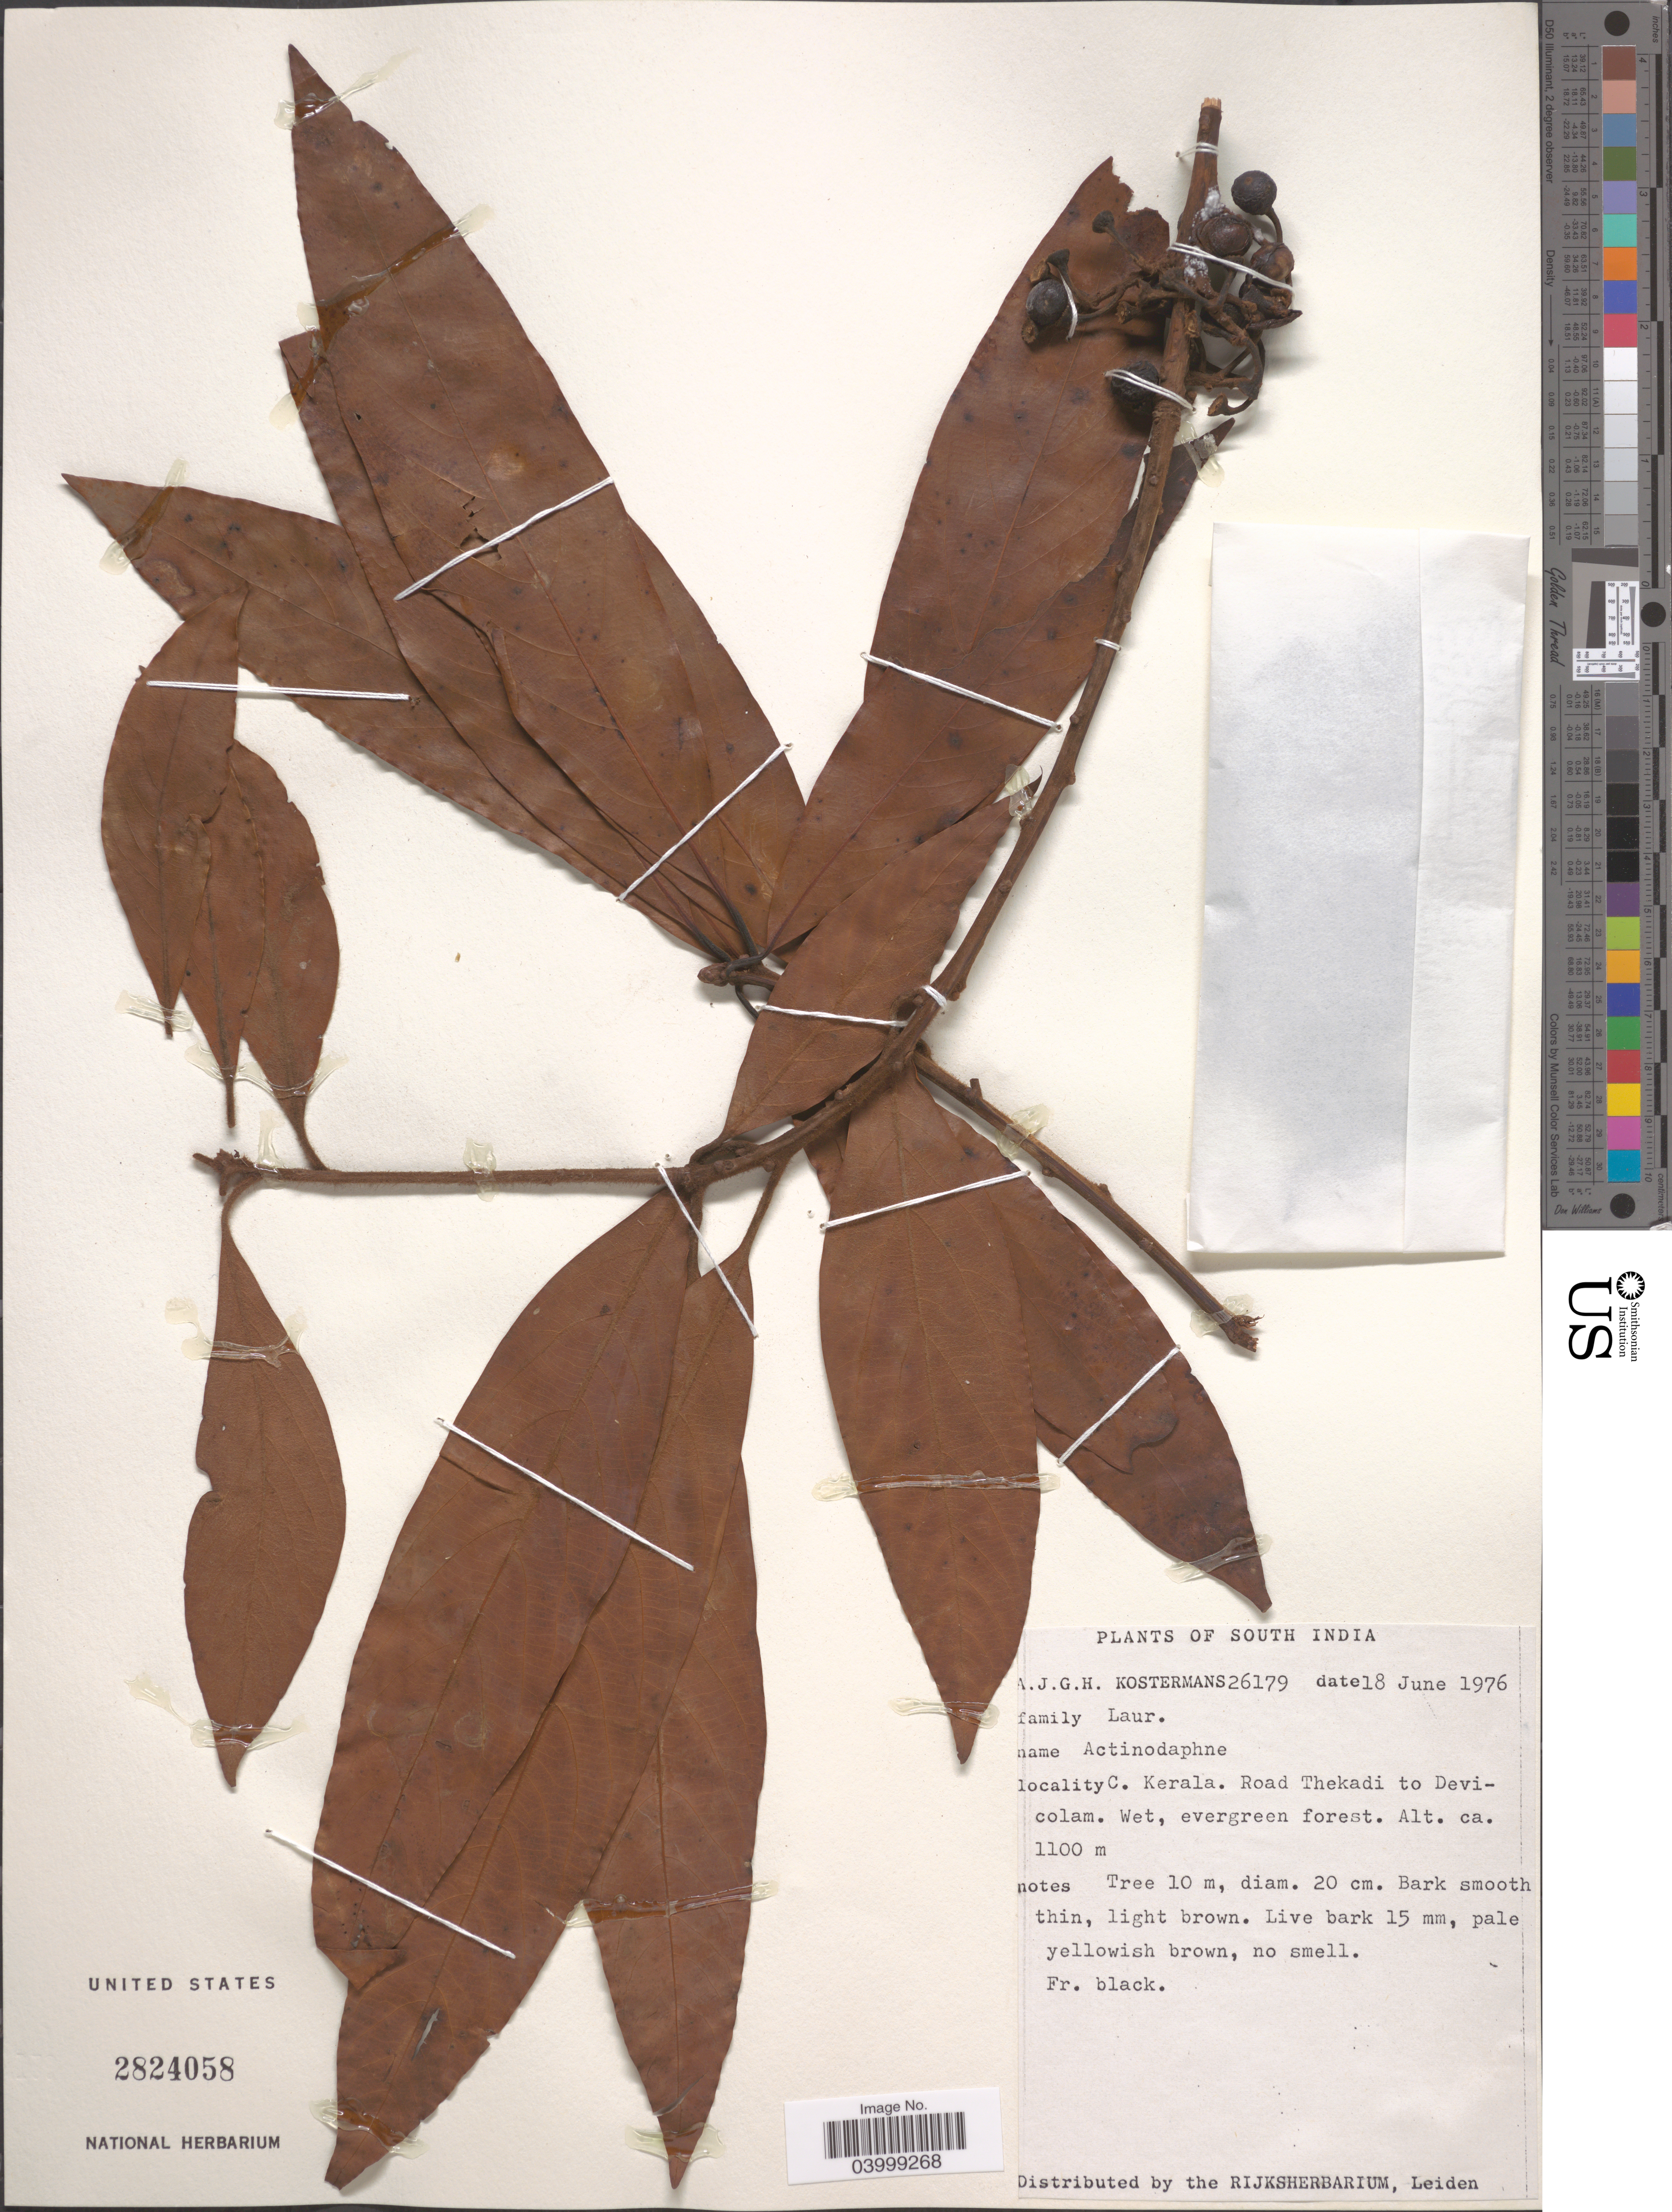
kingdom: Plantae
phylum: Tracheophyta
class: Magnoliopsida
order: Laurales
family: Lauraceae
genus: Actinodaphne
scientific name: Actinodaphne sp.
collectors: A. J. G. Kostermans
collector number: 26179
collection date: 1976-06-18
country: India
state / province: Kerala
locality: South India. C. Kerala. Road Thekadi to Devicolam.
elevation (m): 1100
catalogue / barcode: US 2824058